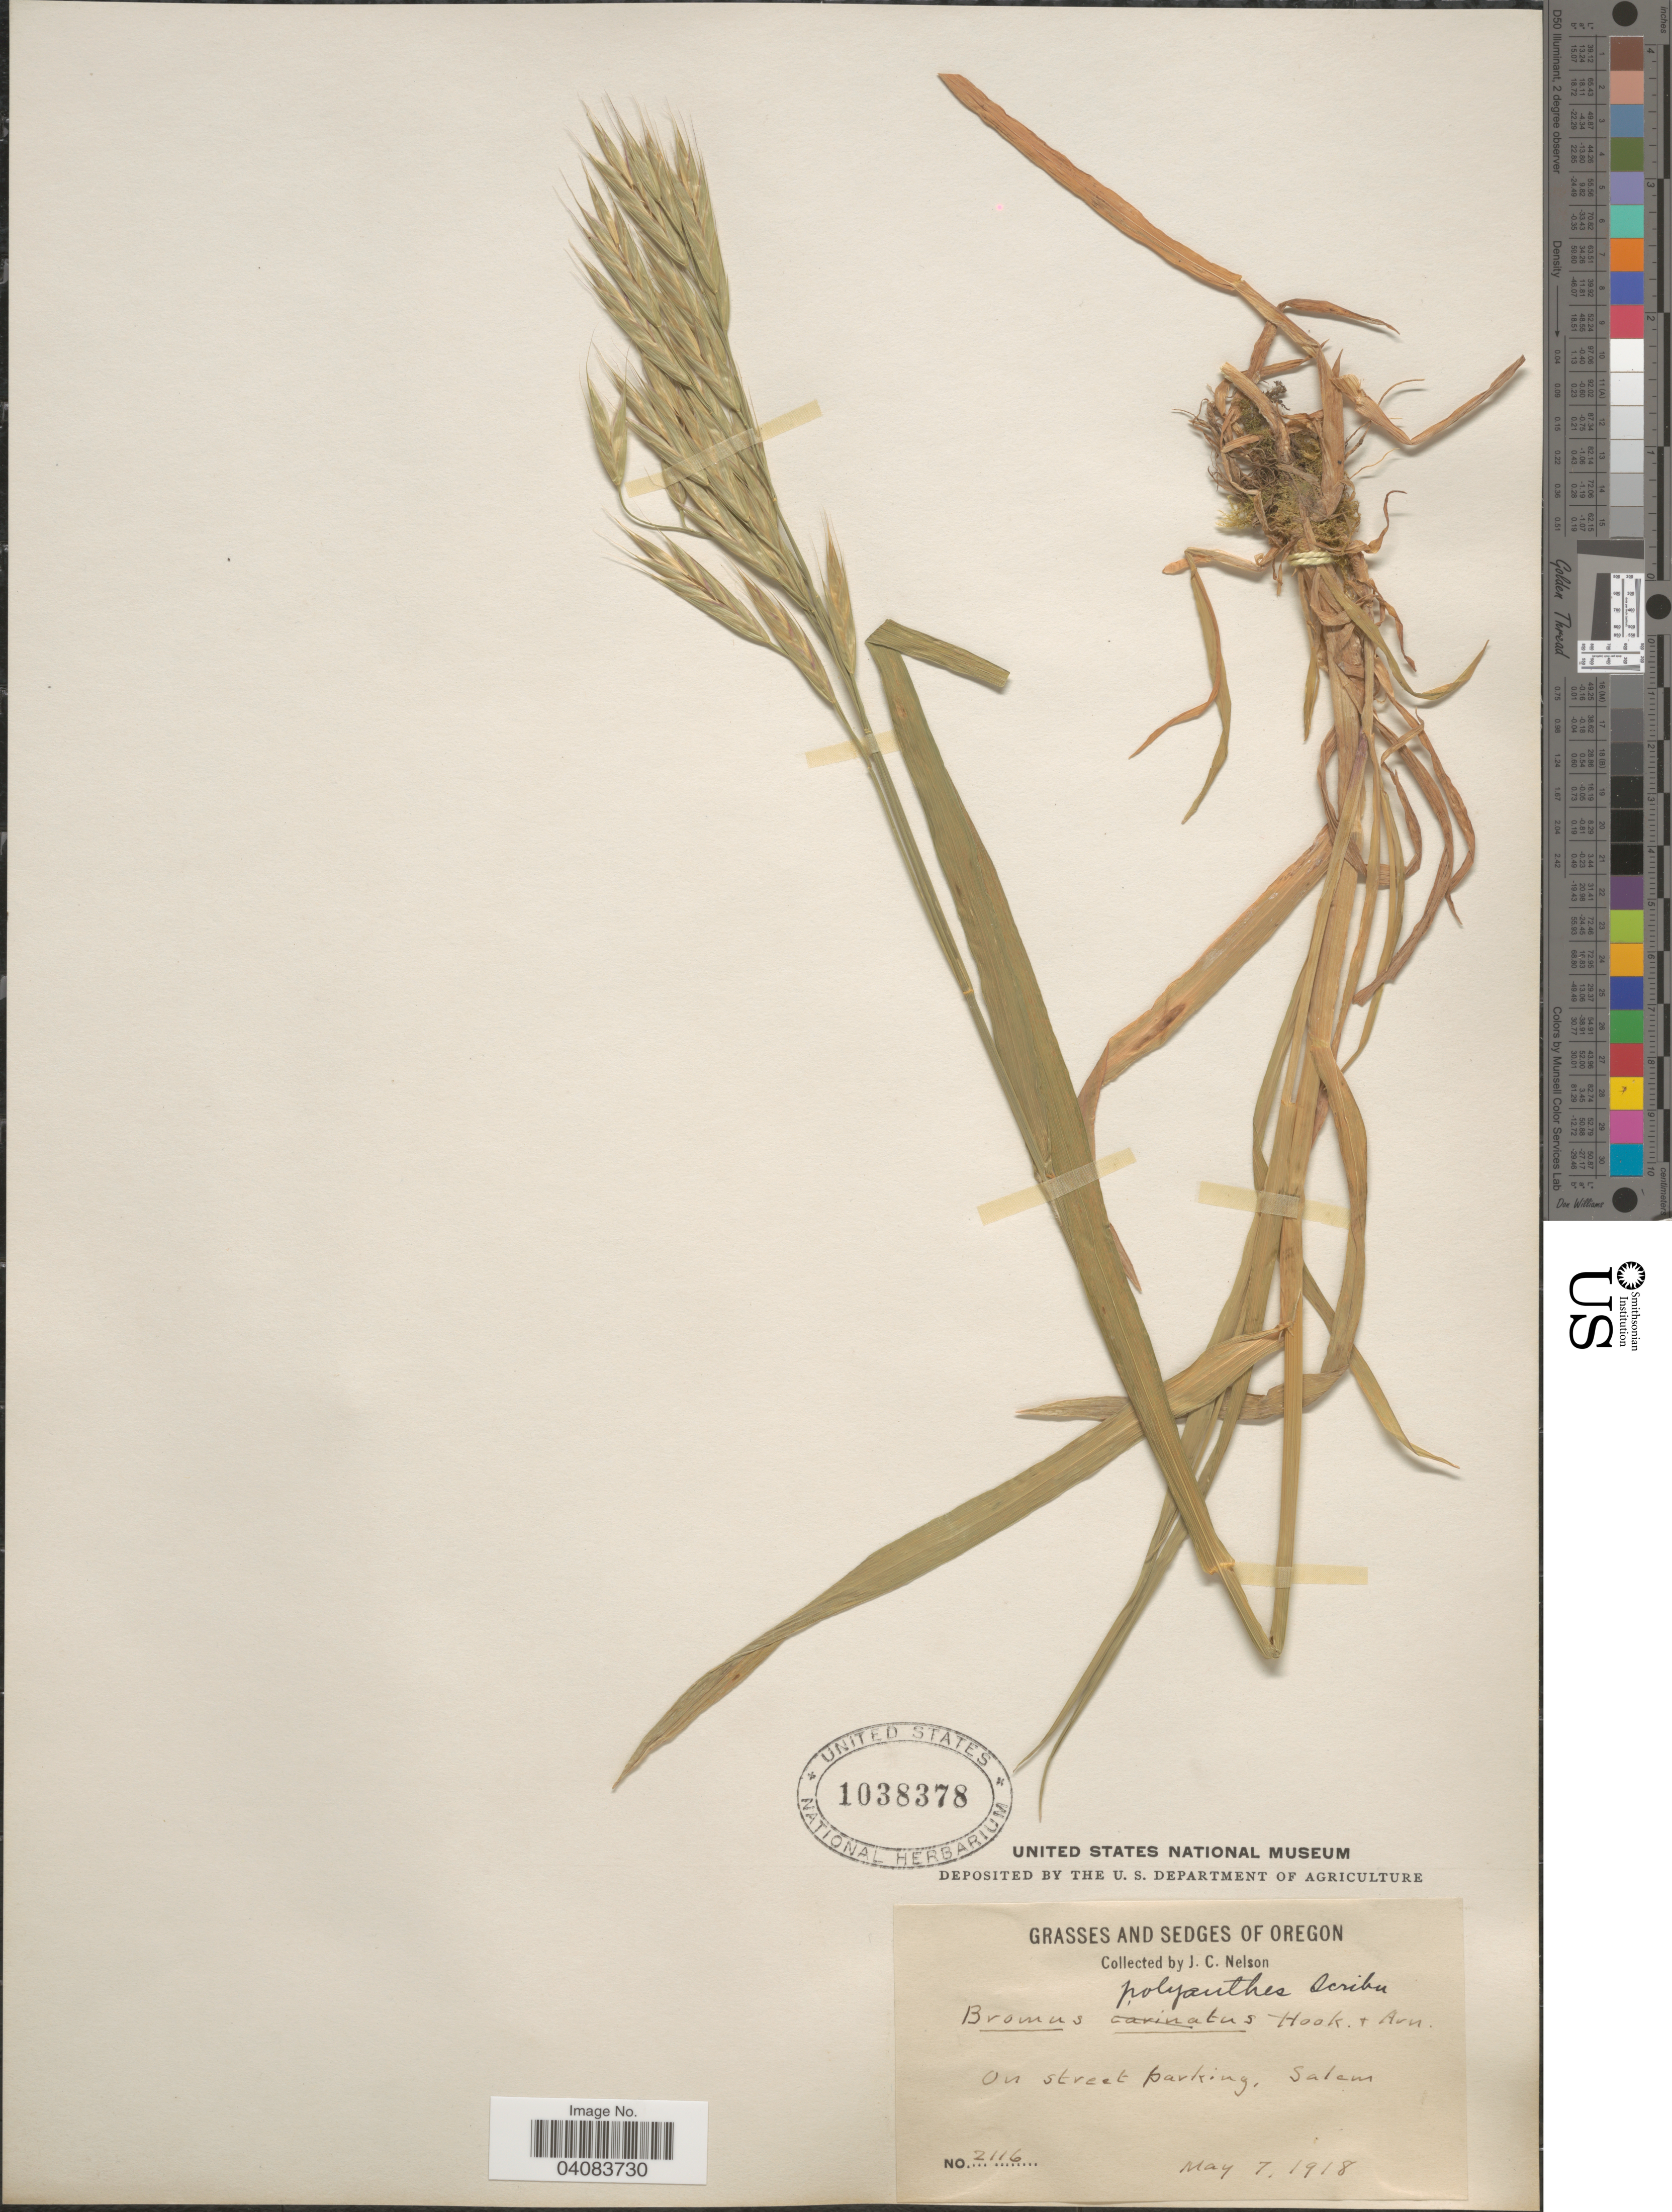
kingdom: Plantae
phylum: Tracheophyta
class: Liliopsida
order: Poales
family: Poaceae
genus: Bromus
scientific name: Bromus polyanthus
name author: Scribn. ex Shear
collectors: J. C. Nelson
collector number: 2116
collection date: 1918-05-07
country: United States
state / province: Oregon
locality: On street parking, Salem.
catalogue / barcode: US 1038378